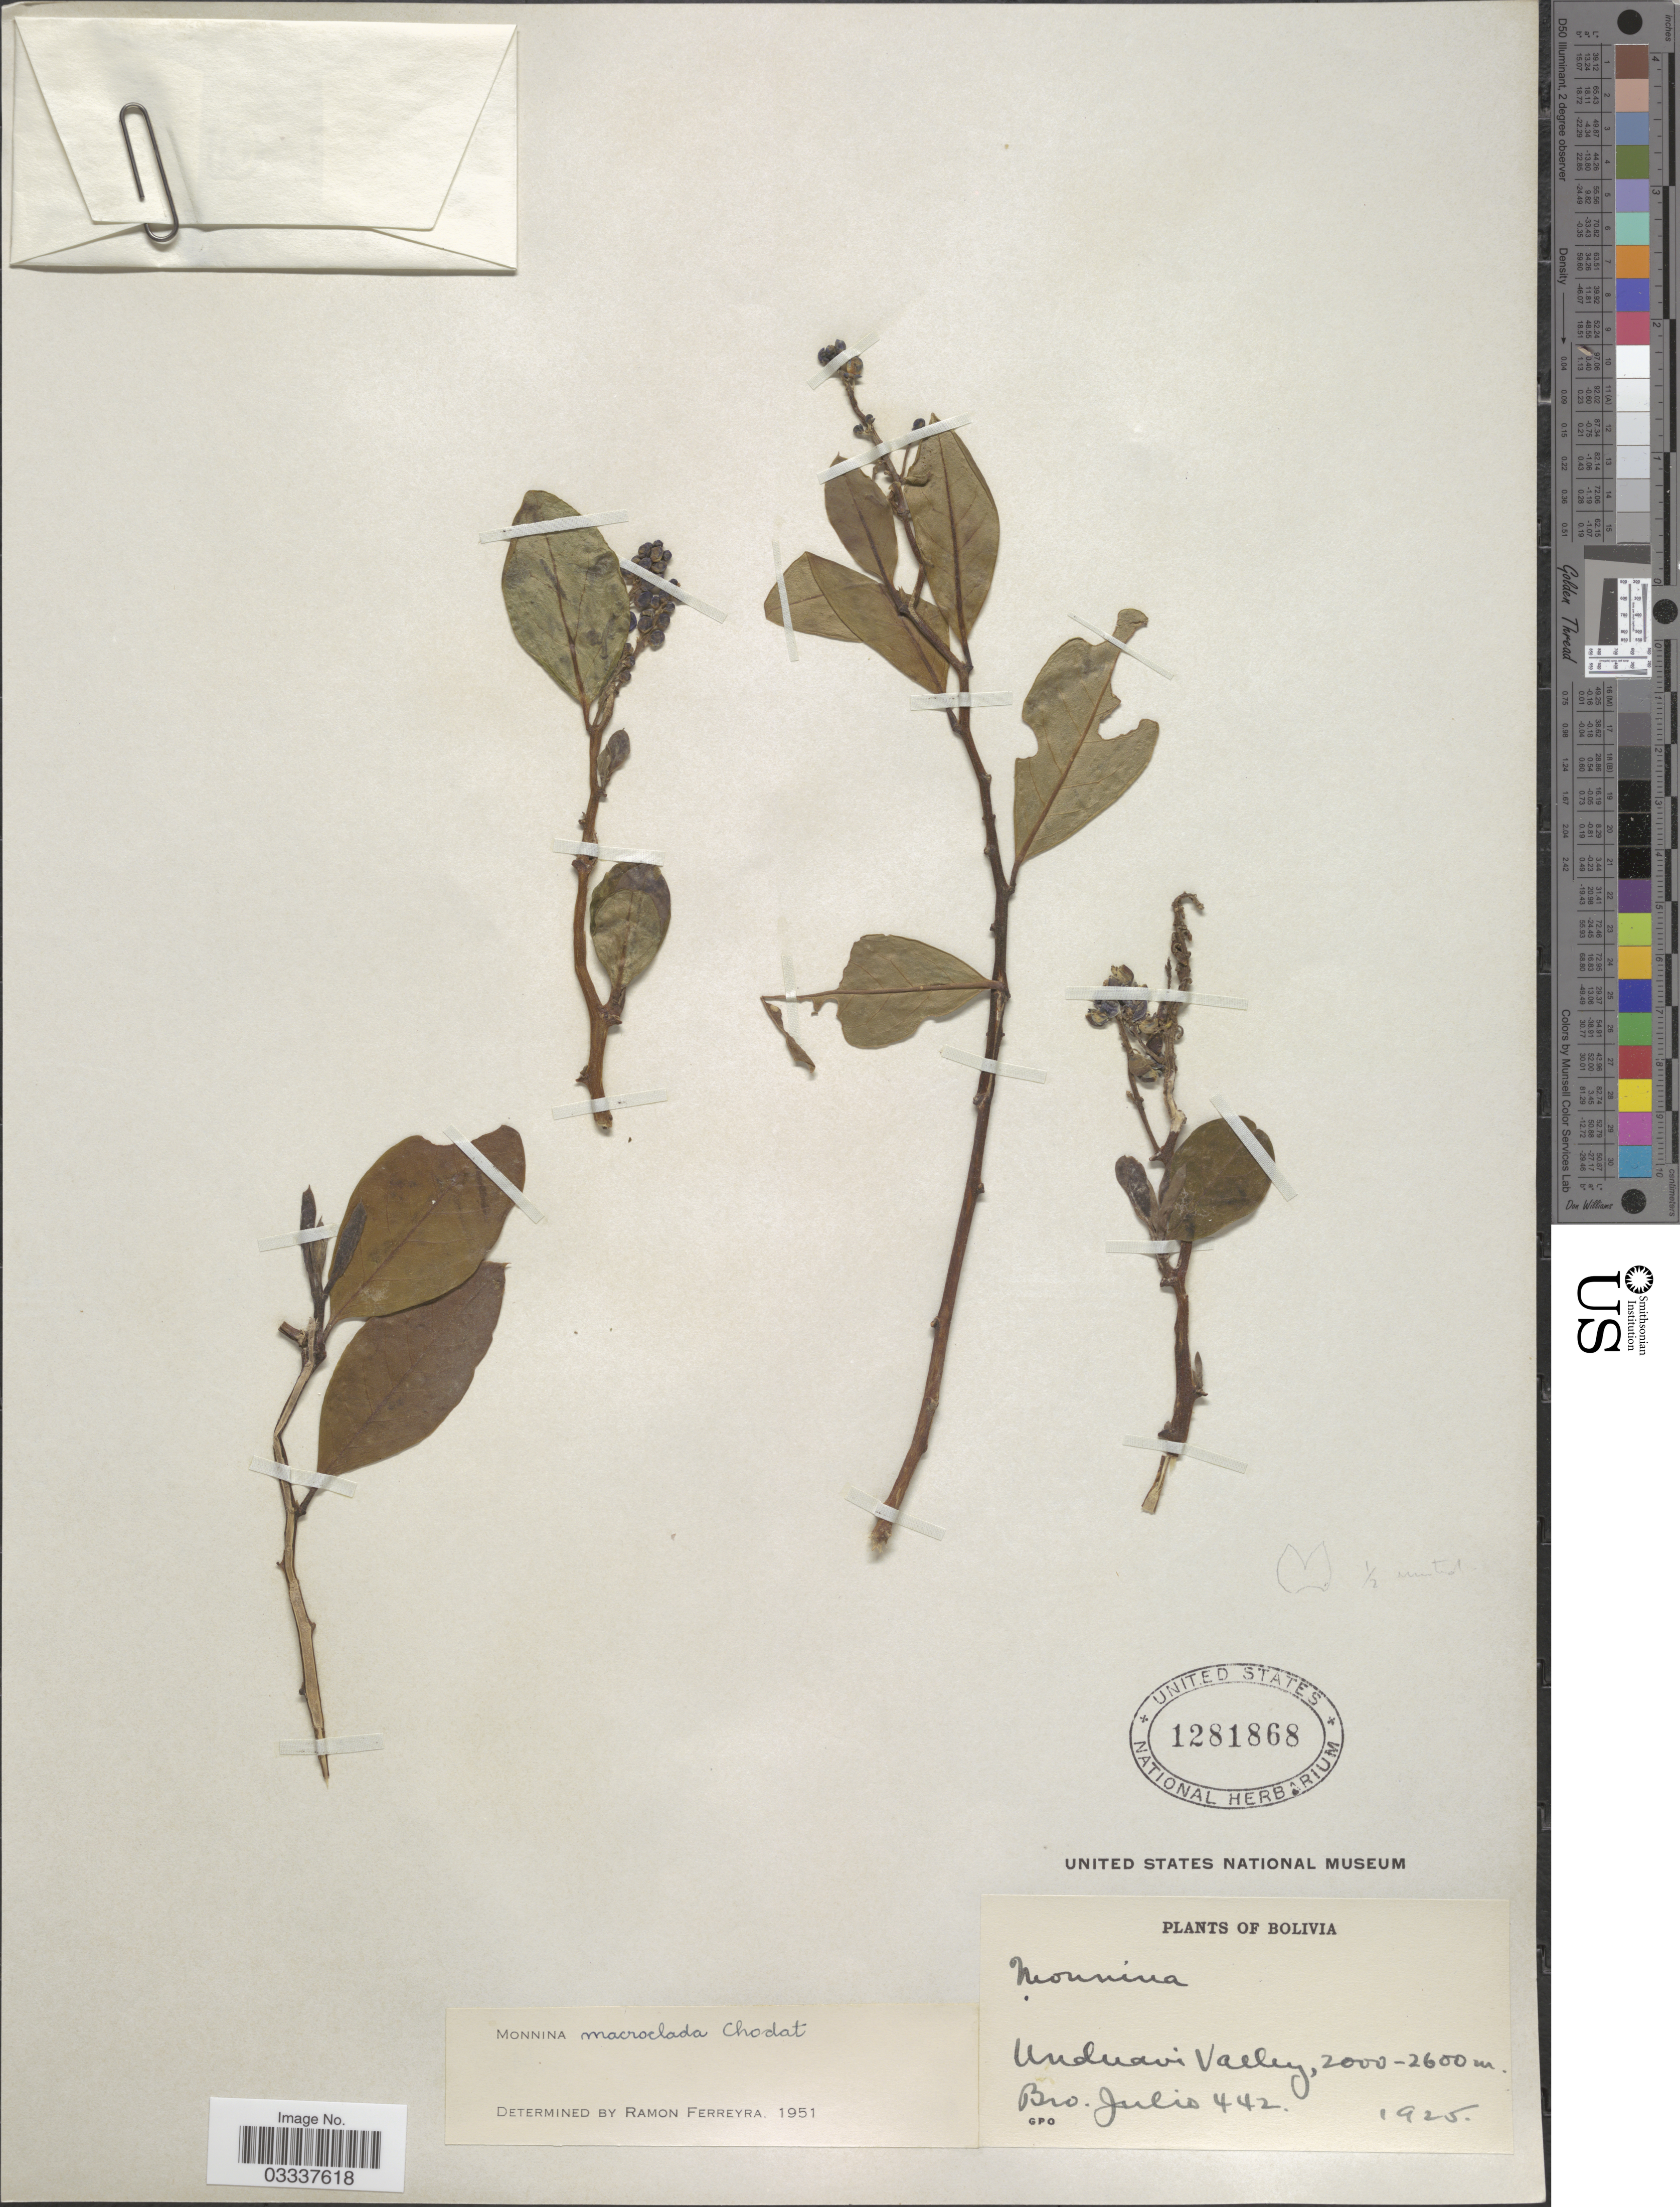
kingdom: Plantae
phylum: Tracheophyta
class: Magnoliopsida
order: Fabales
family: Polygalaceae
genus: Monnina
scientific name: Monnina macroclada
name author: Chodat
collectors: Bro. Julio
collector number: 442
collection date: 1925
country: Bolivia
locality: Unduavi Valley.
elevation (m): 2000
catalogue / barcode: US 1281868